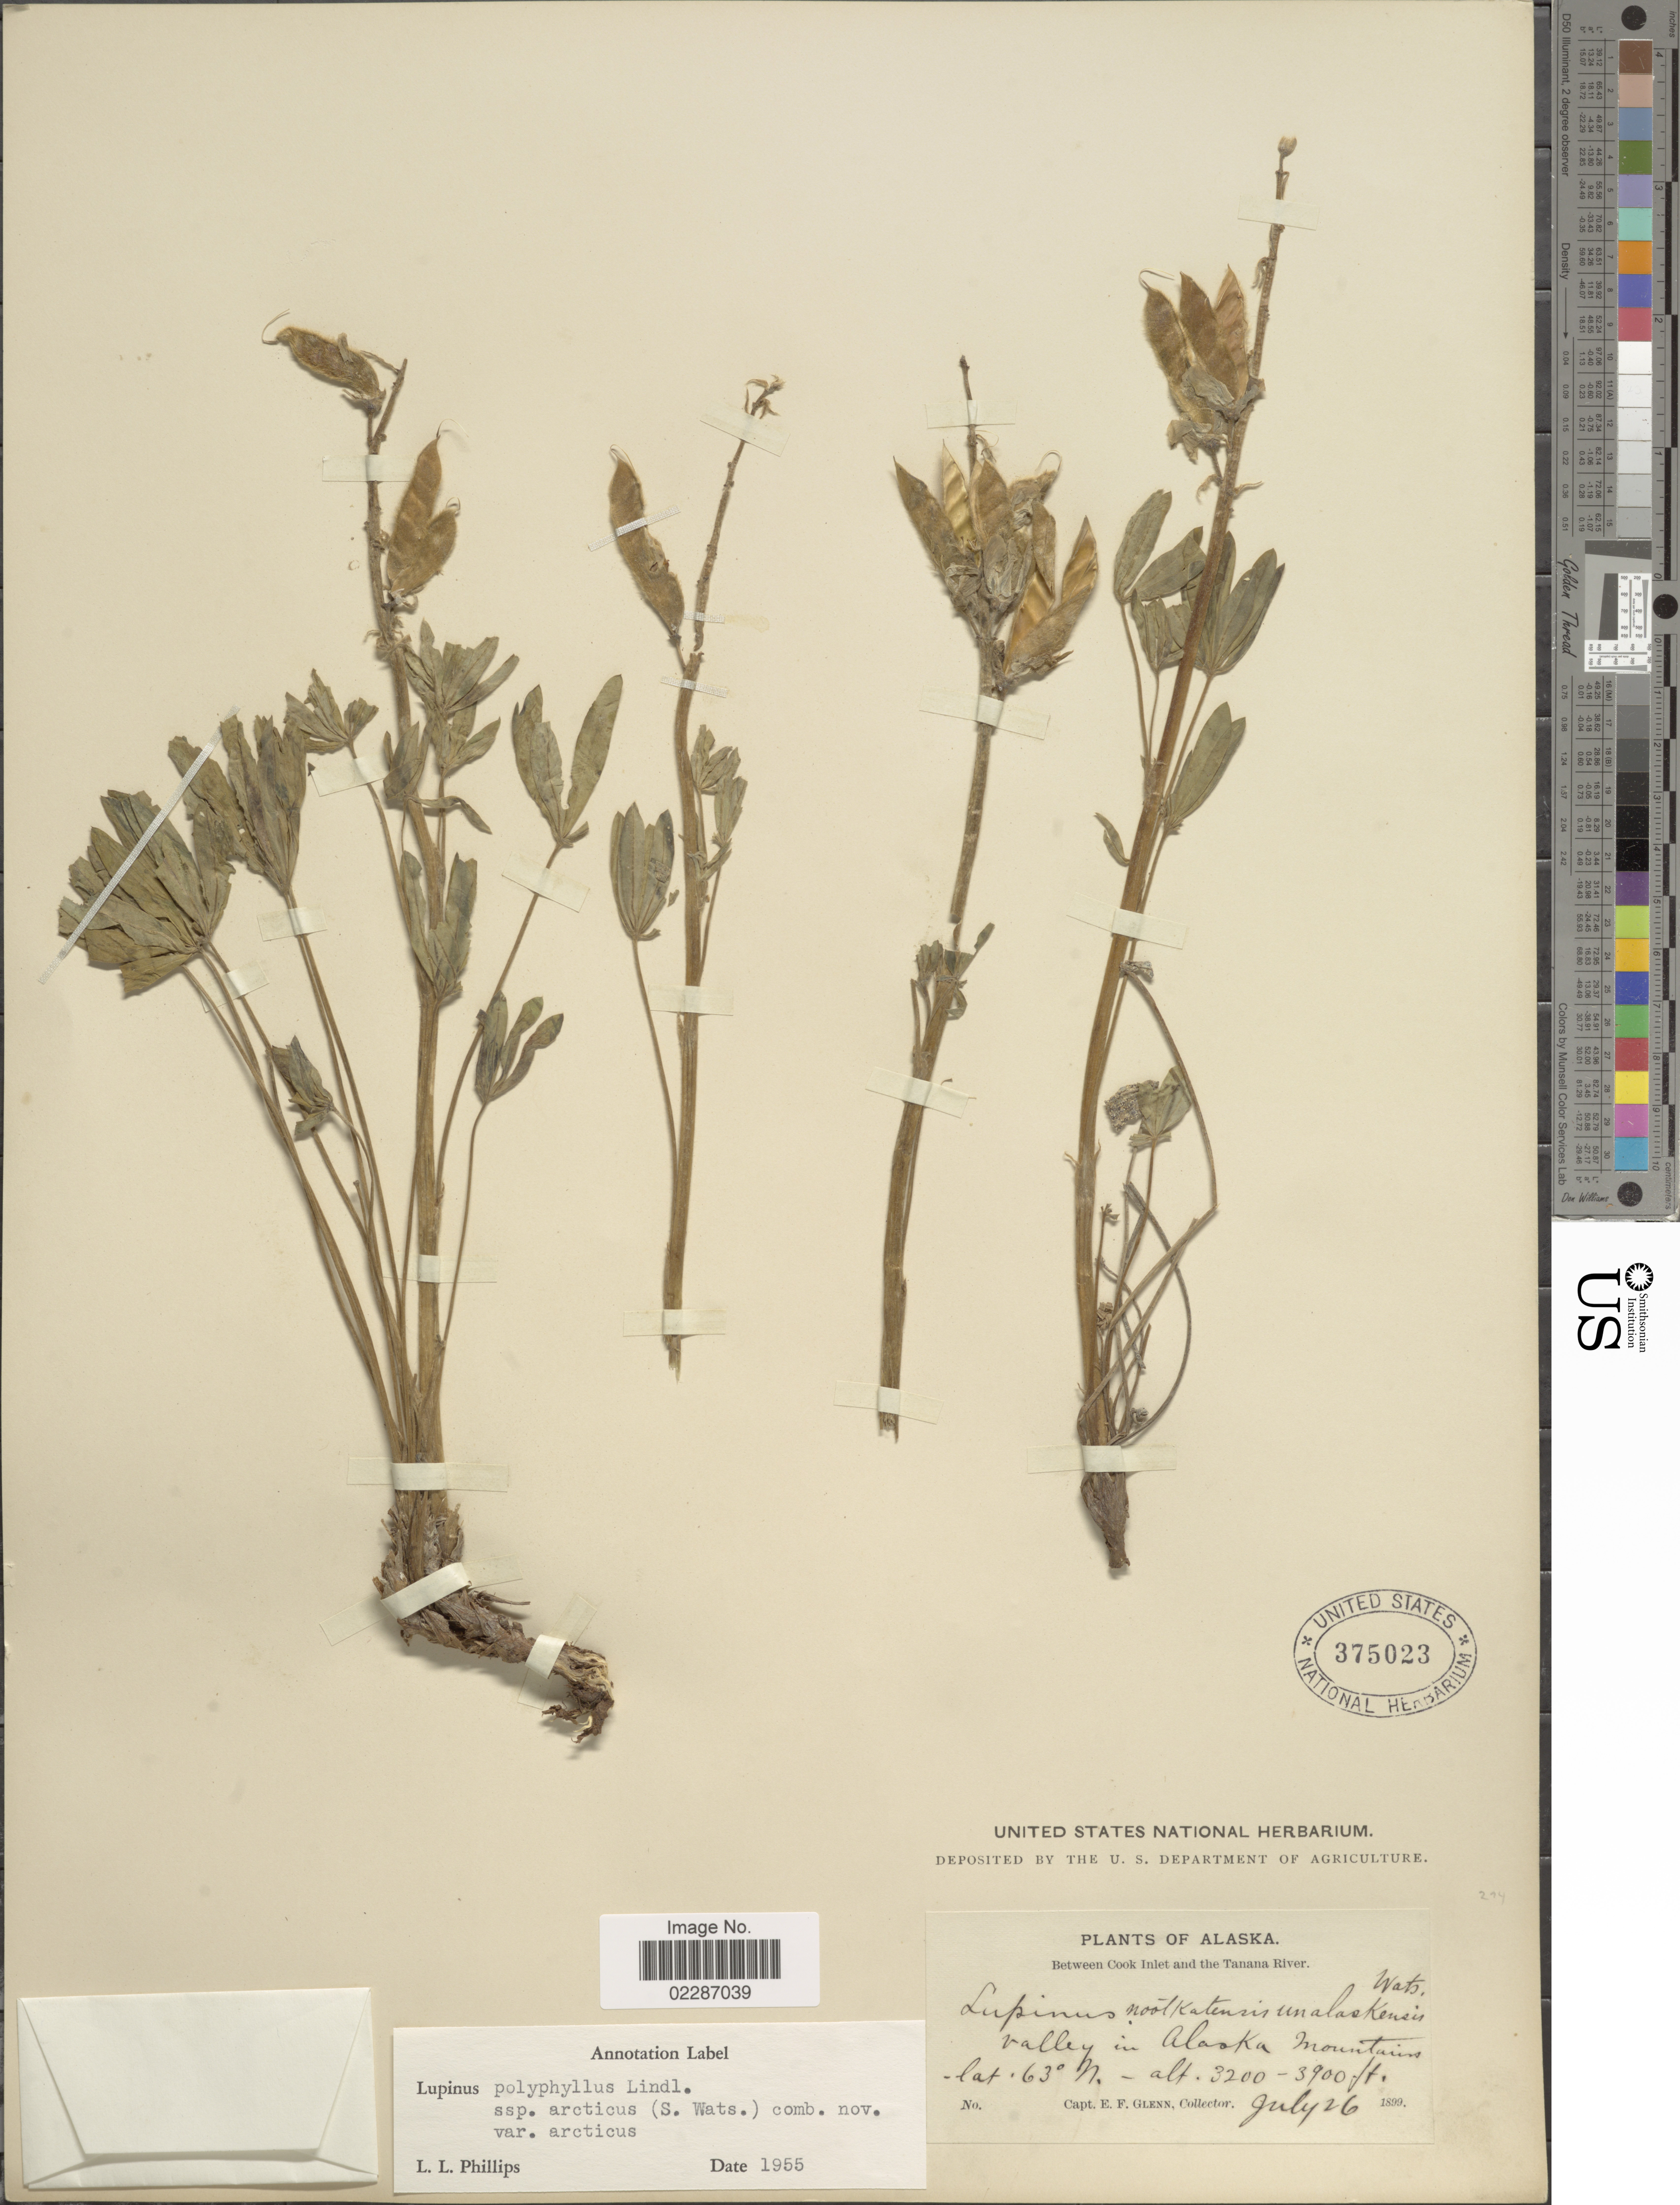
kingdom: Plantae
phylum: Tracheophyta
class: Magnoliopsida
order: Fabales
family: Fabaceae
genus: Lupinus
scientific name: Lupinus arcticus subsp. arcticus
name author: S. Watson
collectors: E. Glenn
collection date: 1899-07-26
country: United States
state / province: Alaska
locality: Between Cook Inlet and the Tanana River, valley in Alaska Mountains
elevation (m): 975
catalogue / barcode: US 375023